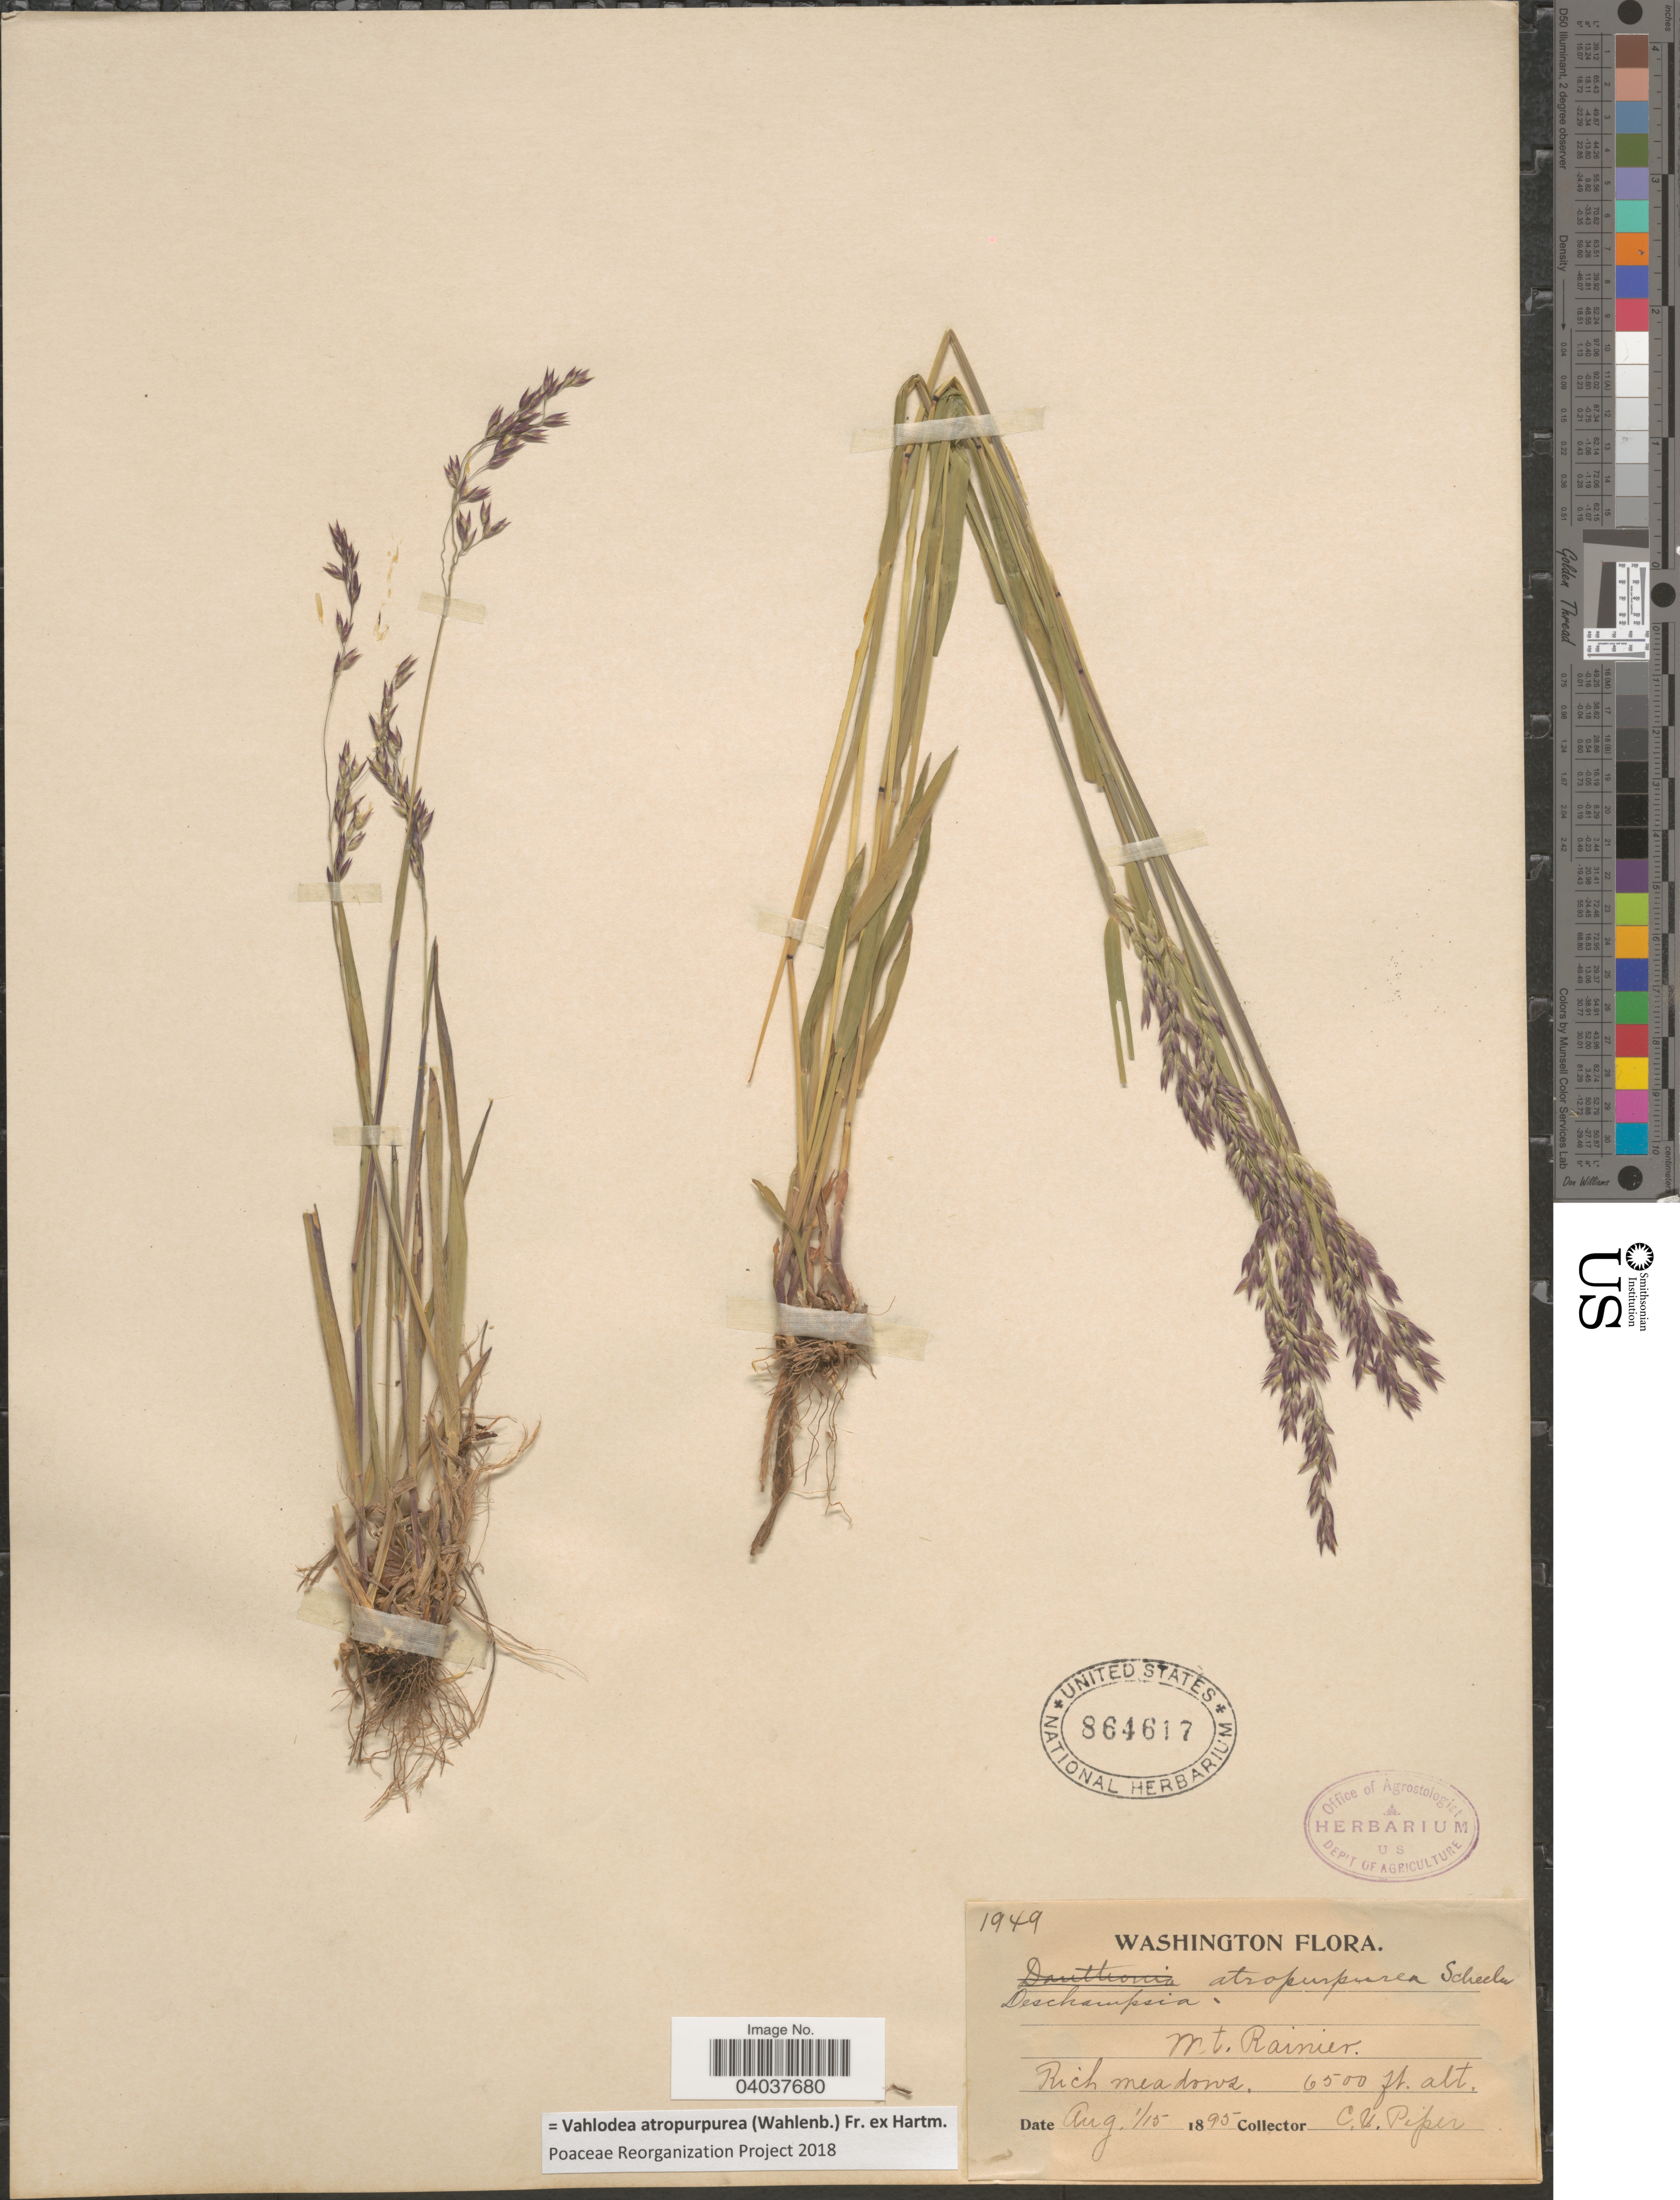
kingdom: Plantae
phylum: Tracheophyta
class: Liliopsida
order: Poales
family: Poaceae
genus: Vahlodea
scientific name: Vahlodea atropurpurea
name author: (Wahlenb.) Fr. ex Hartm.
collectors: C. V. Piper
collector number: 1949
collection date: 1895-08-01/1895-08-15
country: United States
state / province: Washington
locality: Mt. Rainier.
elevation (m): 1981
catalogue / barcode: US 864617